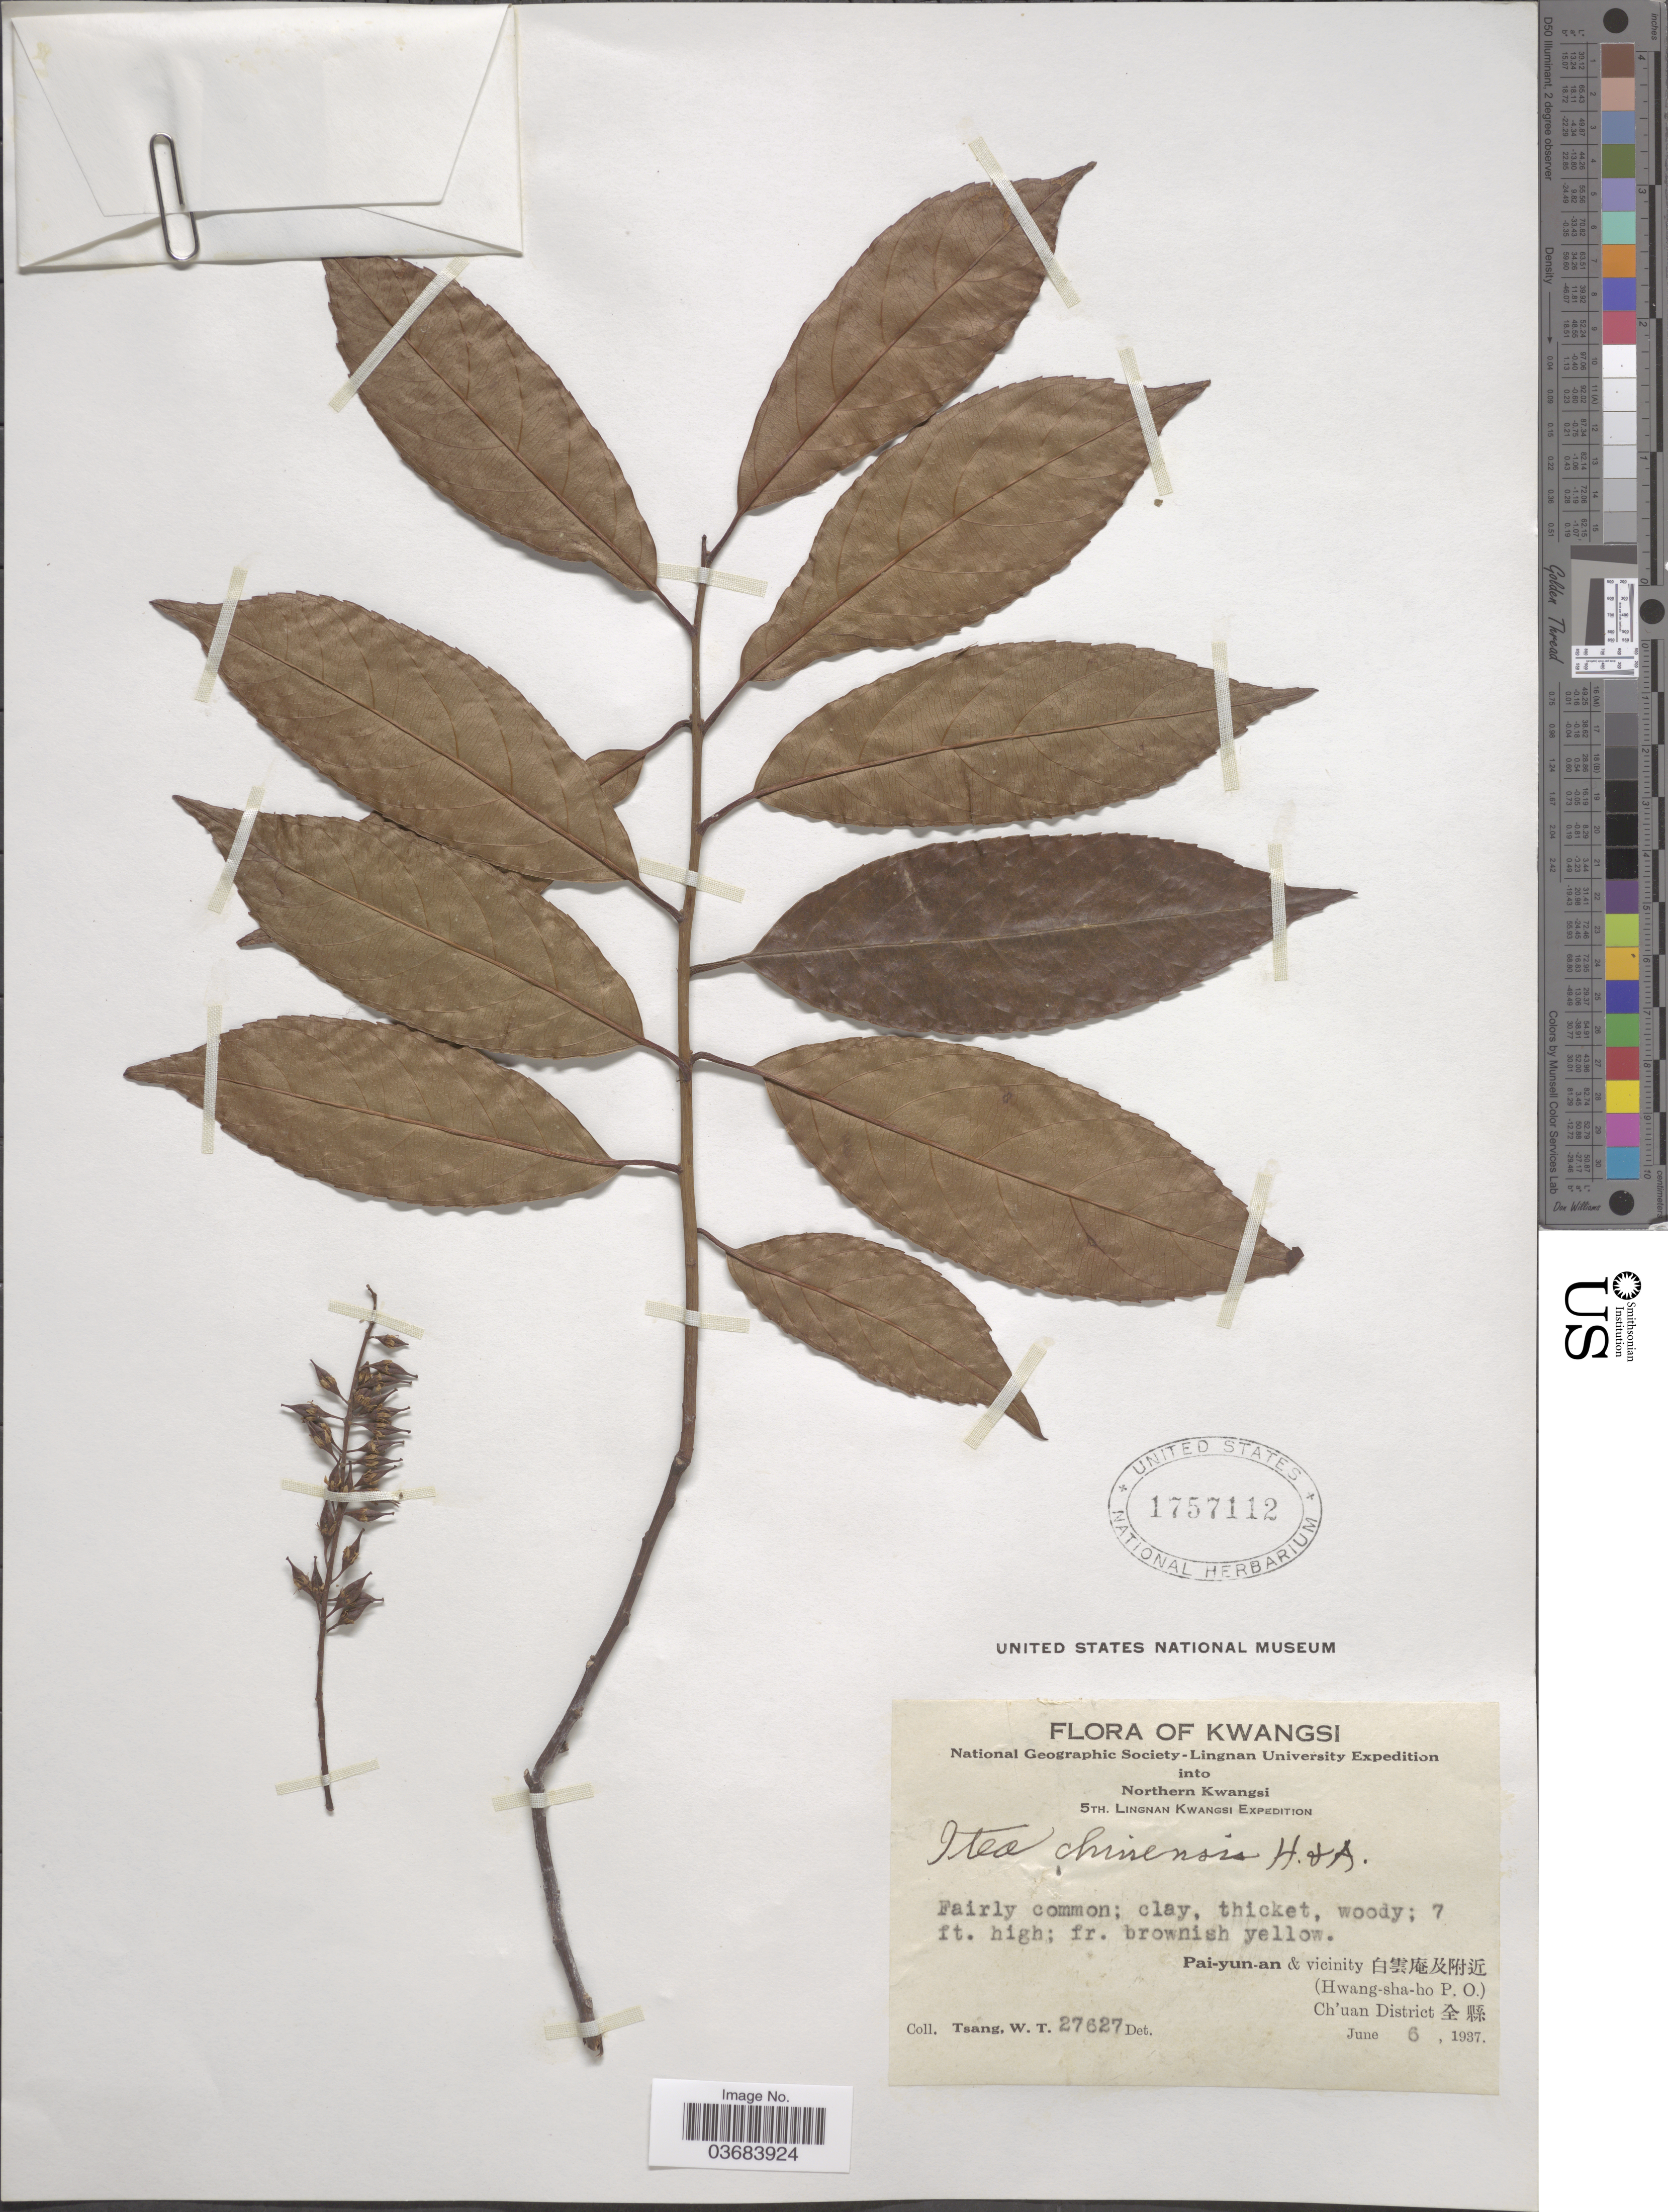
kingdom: Plantae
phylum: Tracheophyta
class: Magnoliopsida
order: Saxifragales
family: Iteaceae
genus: Itea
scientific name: Itea chinensis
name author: W. Hook. & H.J. Arn.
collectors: W. T. Tsang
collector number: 27627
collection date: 1937-06-06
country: China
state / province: Guangxi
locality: Kwangsi. National Geographic Society-Lingnan University E[Foreign script]pedition into Northern Kwangsi. 5th. Lingnan Kwangsi E[Foreign script]pedition. Pai-yun-an & vicinity [Foreign script] (Hwang-sha-ho P.O.) Ch'uan District [Foreign script].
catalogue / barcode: US 1757112